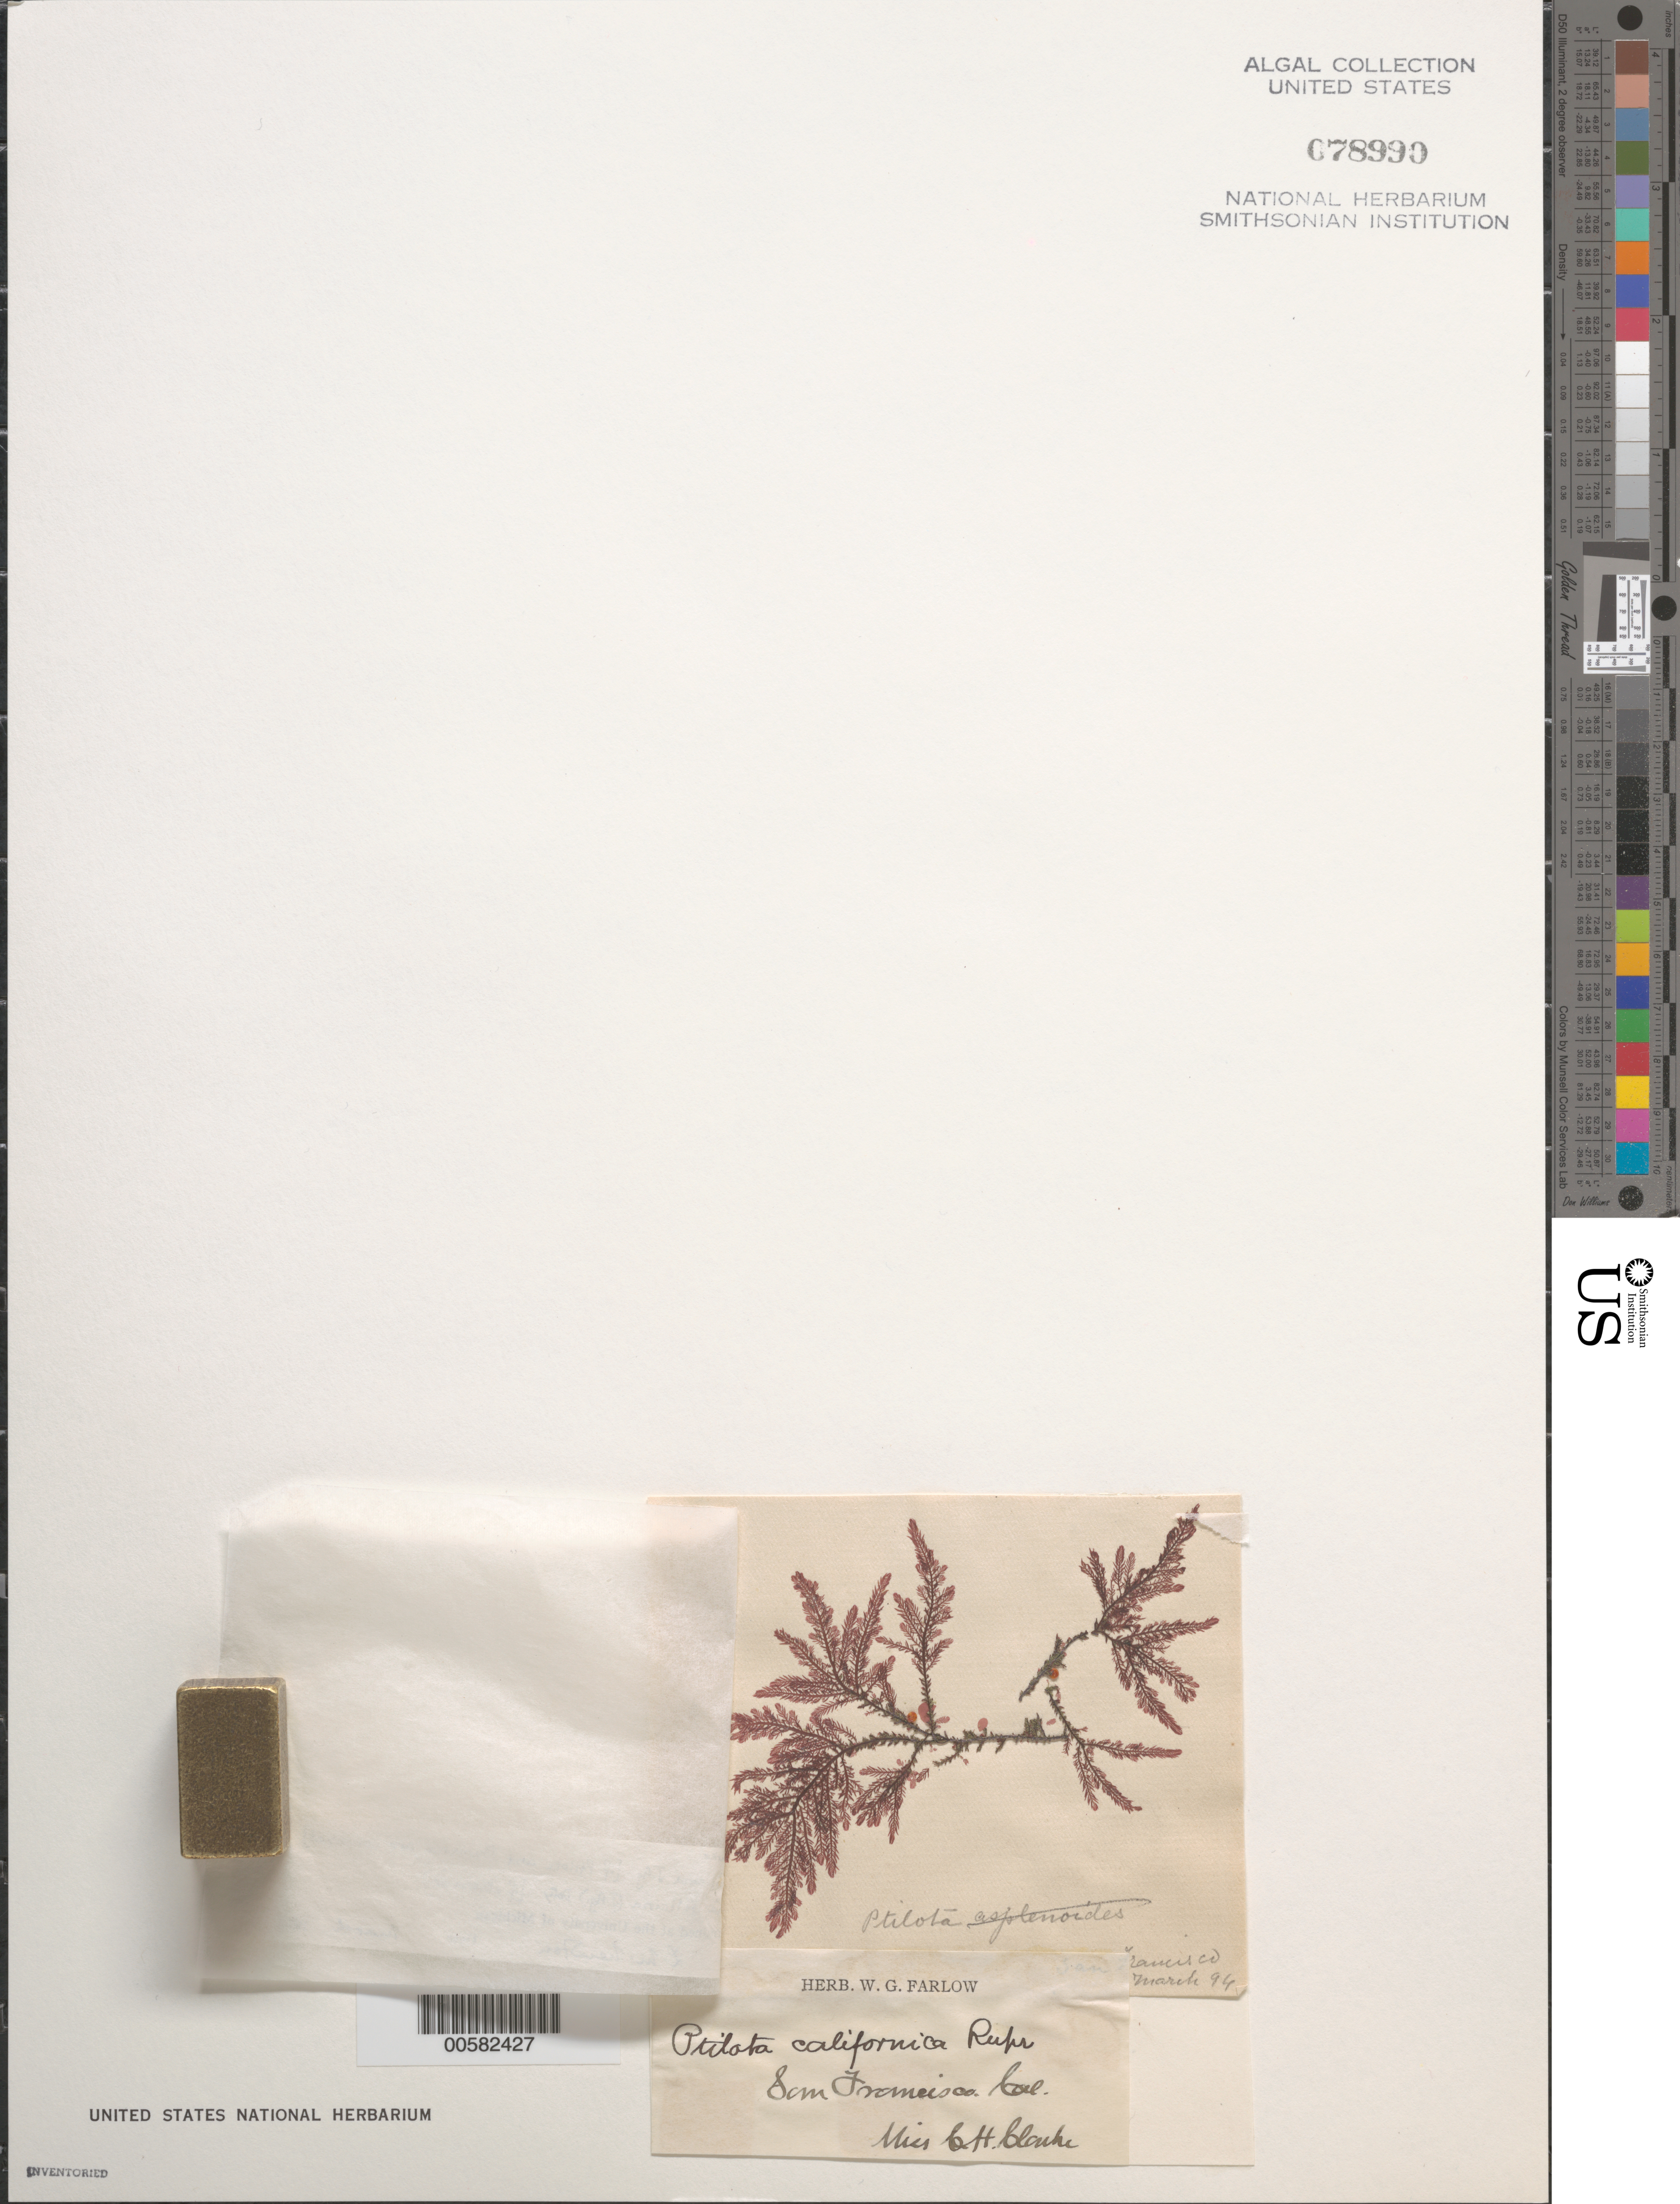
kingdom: Plantae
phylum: Rhodophyta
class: Florideophyceae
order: Ceramiales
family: Wrangeliaceae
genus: Ptilota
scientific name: Ptilota filicina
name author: J. Agardh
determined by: Newton, Linda M.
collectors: C. H. Clarke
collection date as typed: Mar 1894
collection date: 1894-03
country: United States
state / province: California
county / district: San Francisco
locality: San Francisco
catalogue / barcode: US 78990